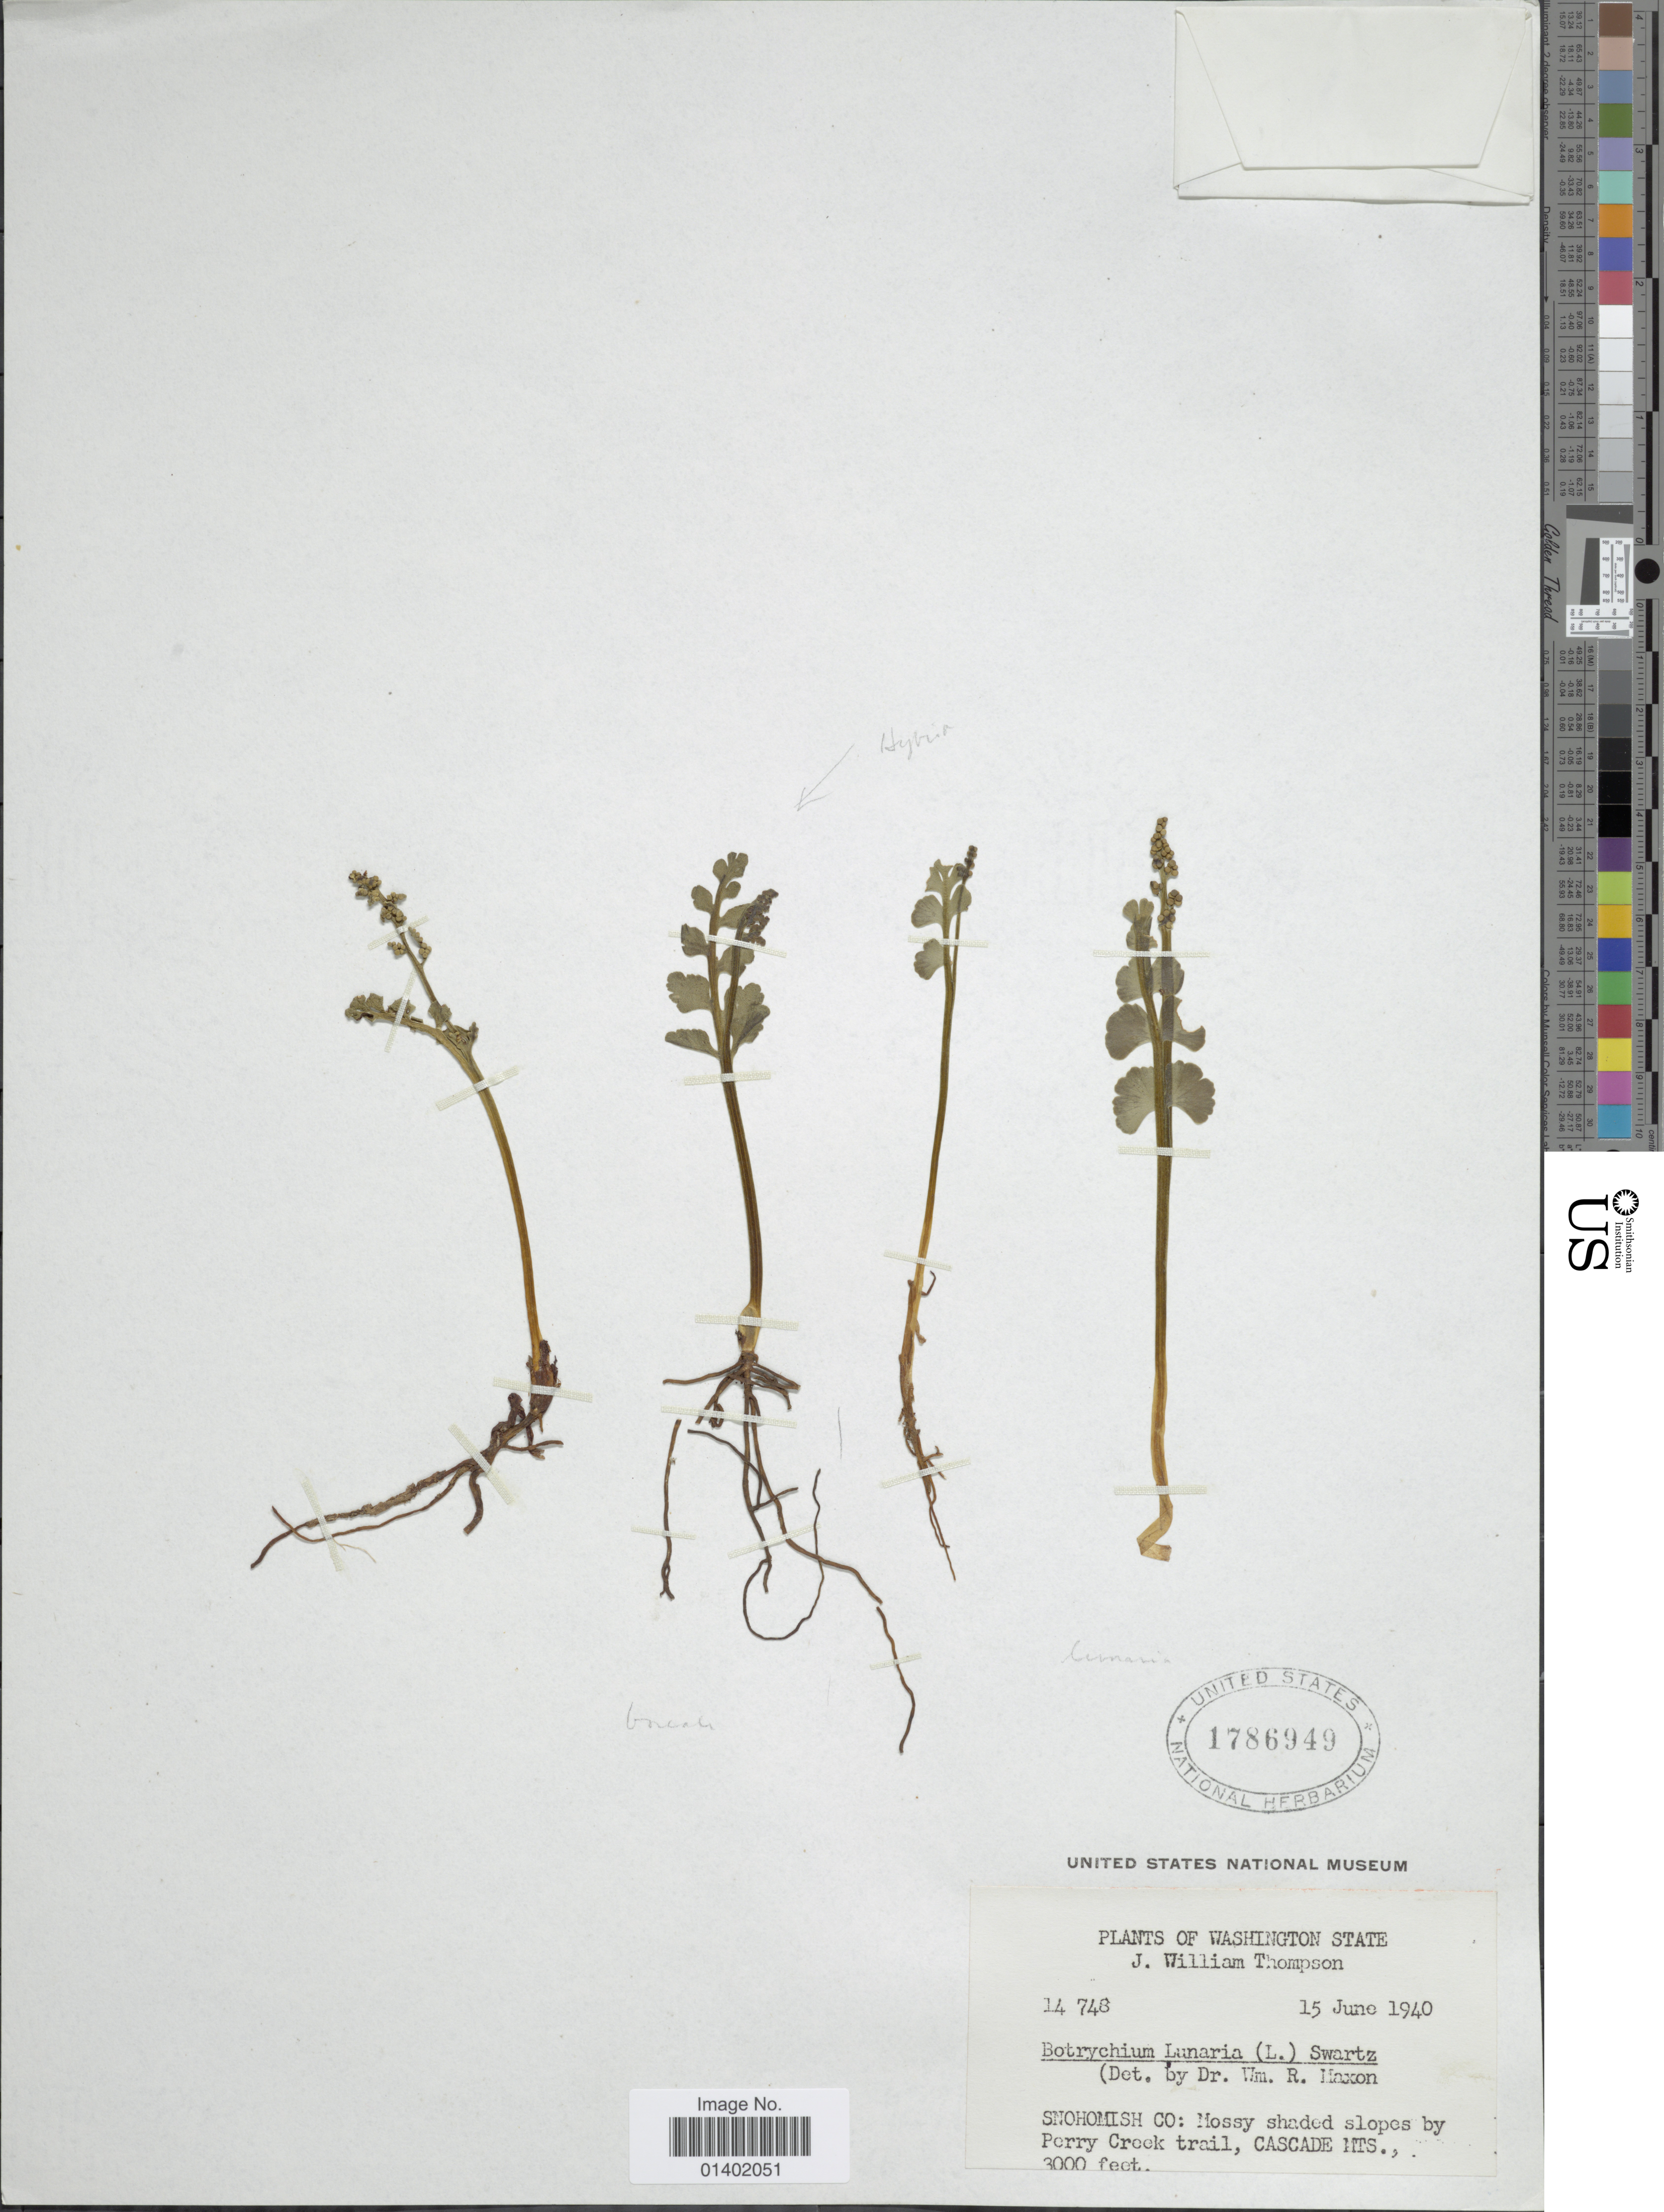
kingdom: Plantae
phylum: Tracheophyta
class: Polypodiopsida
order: Ophioglossales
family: Ophioglossaceae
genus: Botrychium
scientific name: Botrychium lunaria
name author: (L.) Sw.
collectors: J. W. Thompson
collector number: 14748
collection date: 1940-06-15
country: United States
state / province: Washington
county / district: Snohomish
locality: Snohomish Co: Mossy shaded slopes by Perry Creek trail, Cascade Mts.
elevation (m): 914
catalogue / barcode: US 1786949